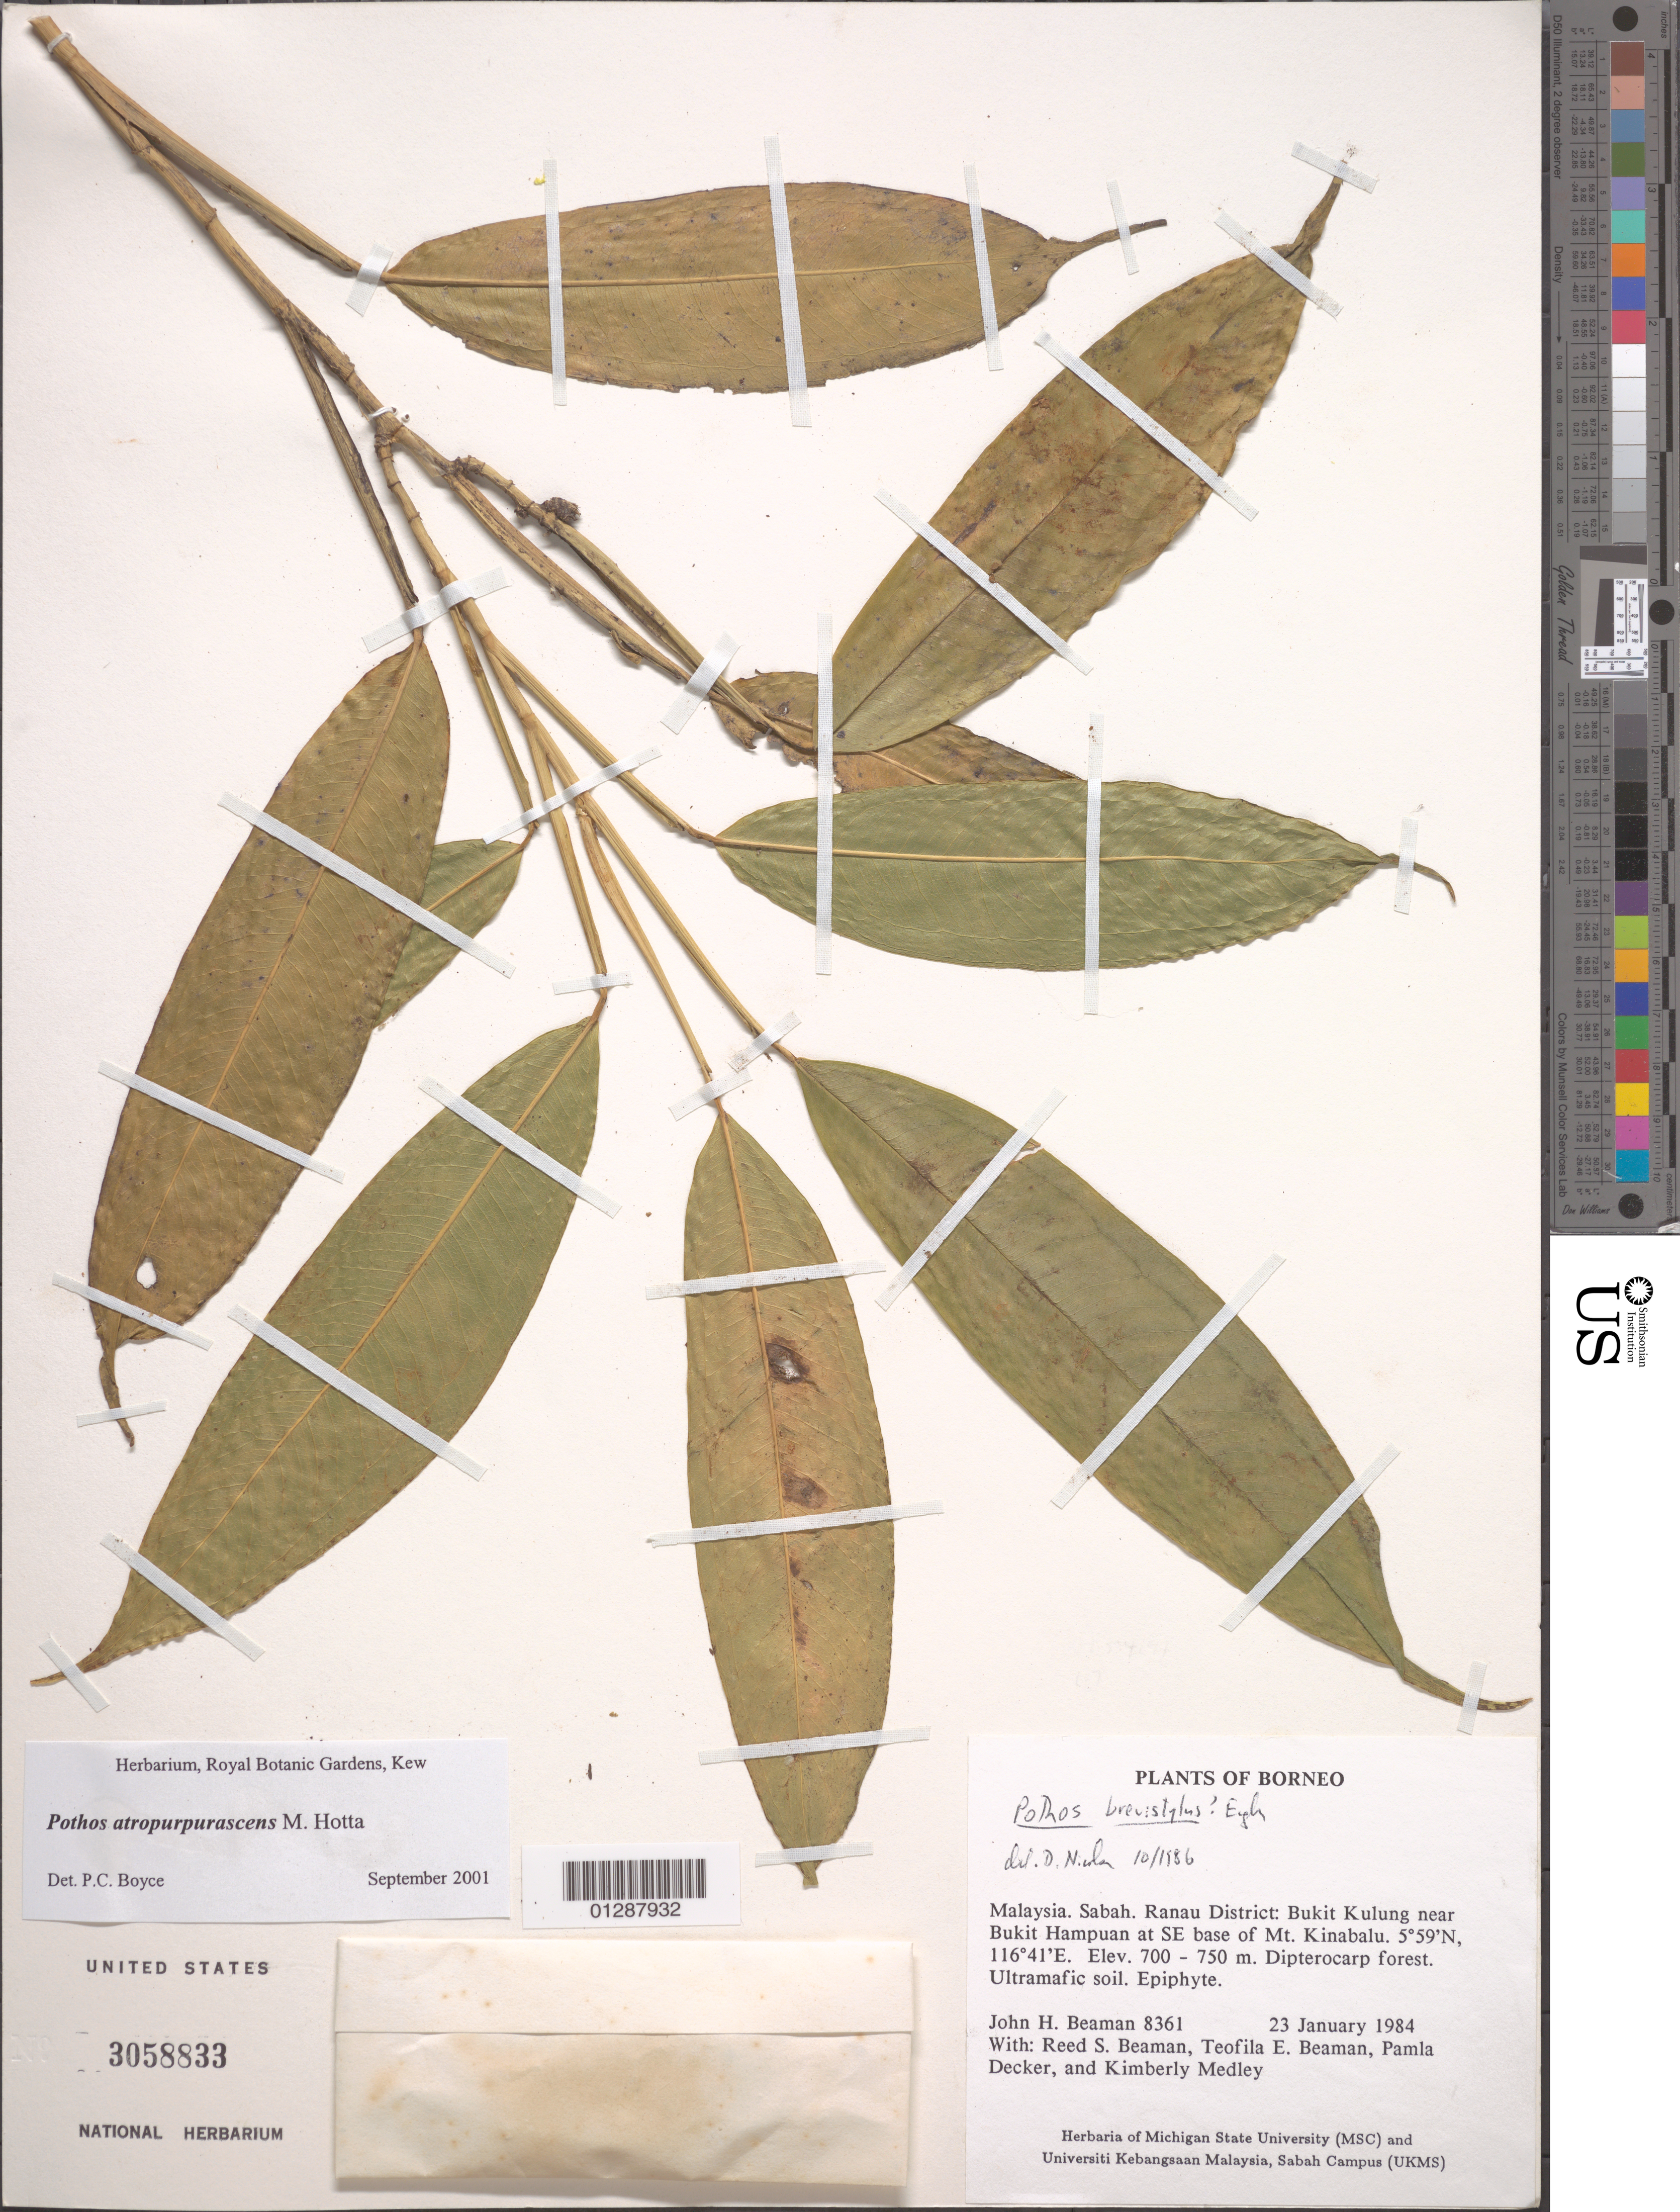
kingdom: Plantae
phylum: Tracheophyta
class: Liliopsida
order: Alismatales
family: Araceae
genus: Pothos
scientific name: Pothos atropurpurascens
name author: M. Hotta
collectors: J. H. Beaman, R. S. Beaman, T. E. Beaman, P. Decker & K. Medley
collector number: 8361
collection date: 1984-01-23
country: Malaysia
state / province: Sabah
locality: Borneo. Ranau District: Bukit Kulung near Bukit Hampuan at SE base of Mt. Kinabalu.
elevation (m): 700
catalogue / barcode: US 3058833